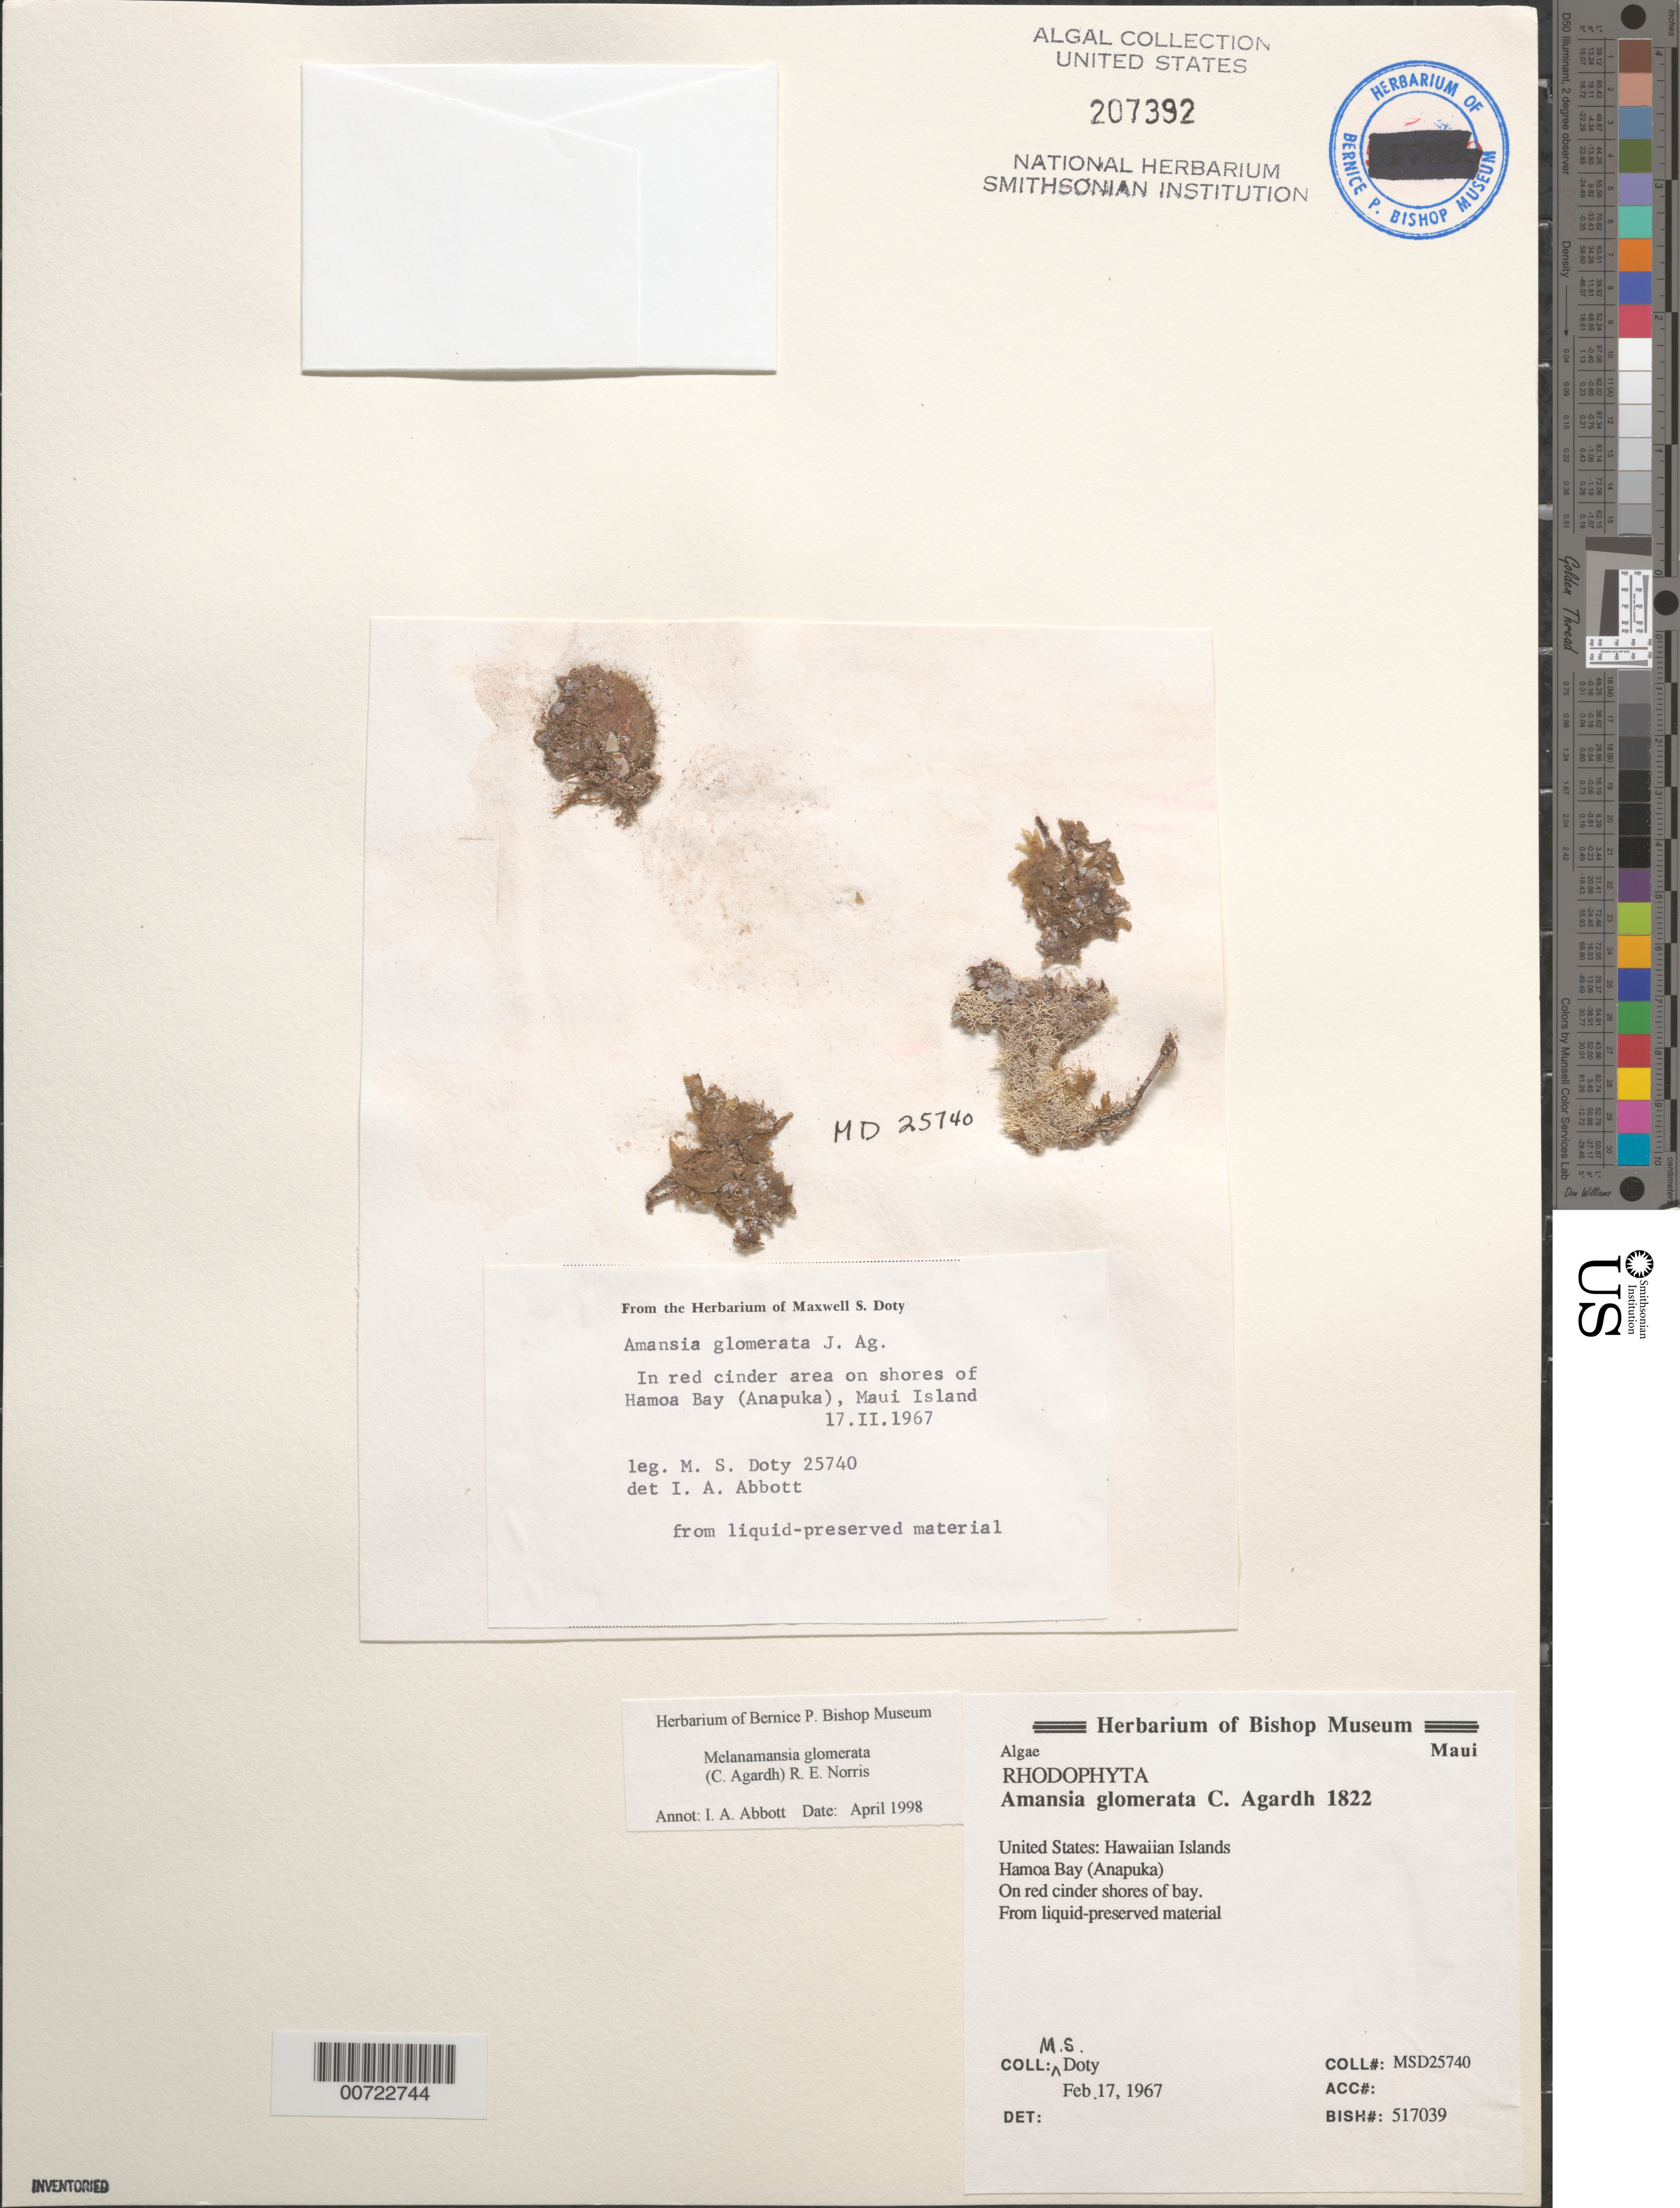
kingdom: Plantae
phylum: Rhodophyta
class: Florideophyceae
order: Ceramiales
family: Rhodomelaceae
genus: Amansia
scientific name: Amansia glomerata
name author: C. Agardh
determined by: Algae name updating Project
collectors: M. S. Doty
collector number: MSD 25740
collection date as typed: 17 Feb 1967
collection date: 1967-02-17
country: United States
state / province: Hawaii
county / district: Maui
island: Maui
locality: Hamoa Bay (Anapuka)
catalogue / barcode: US 207392